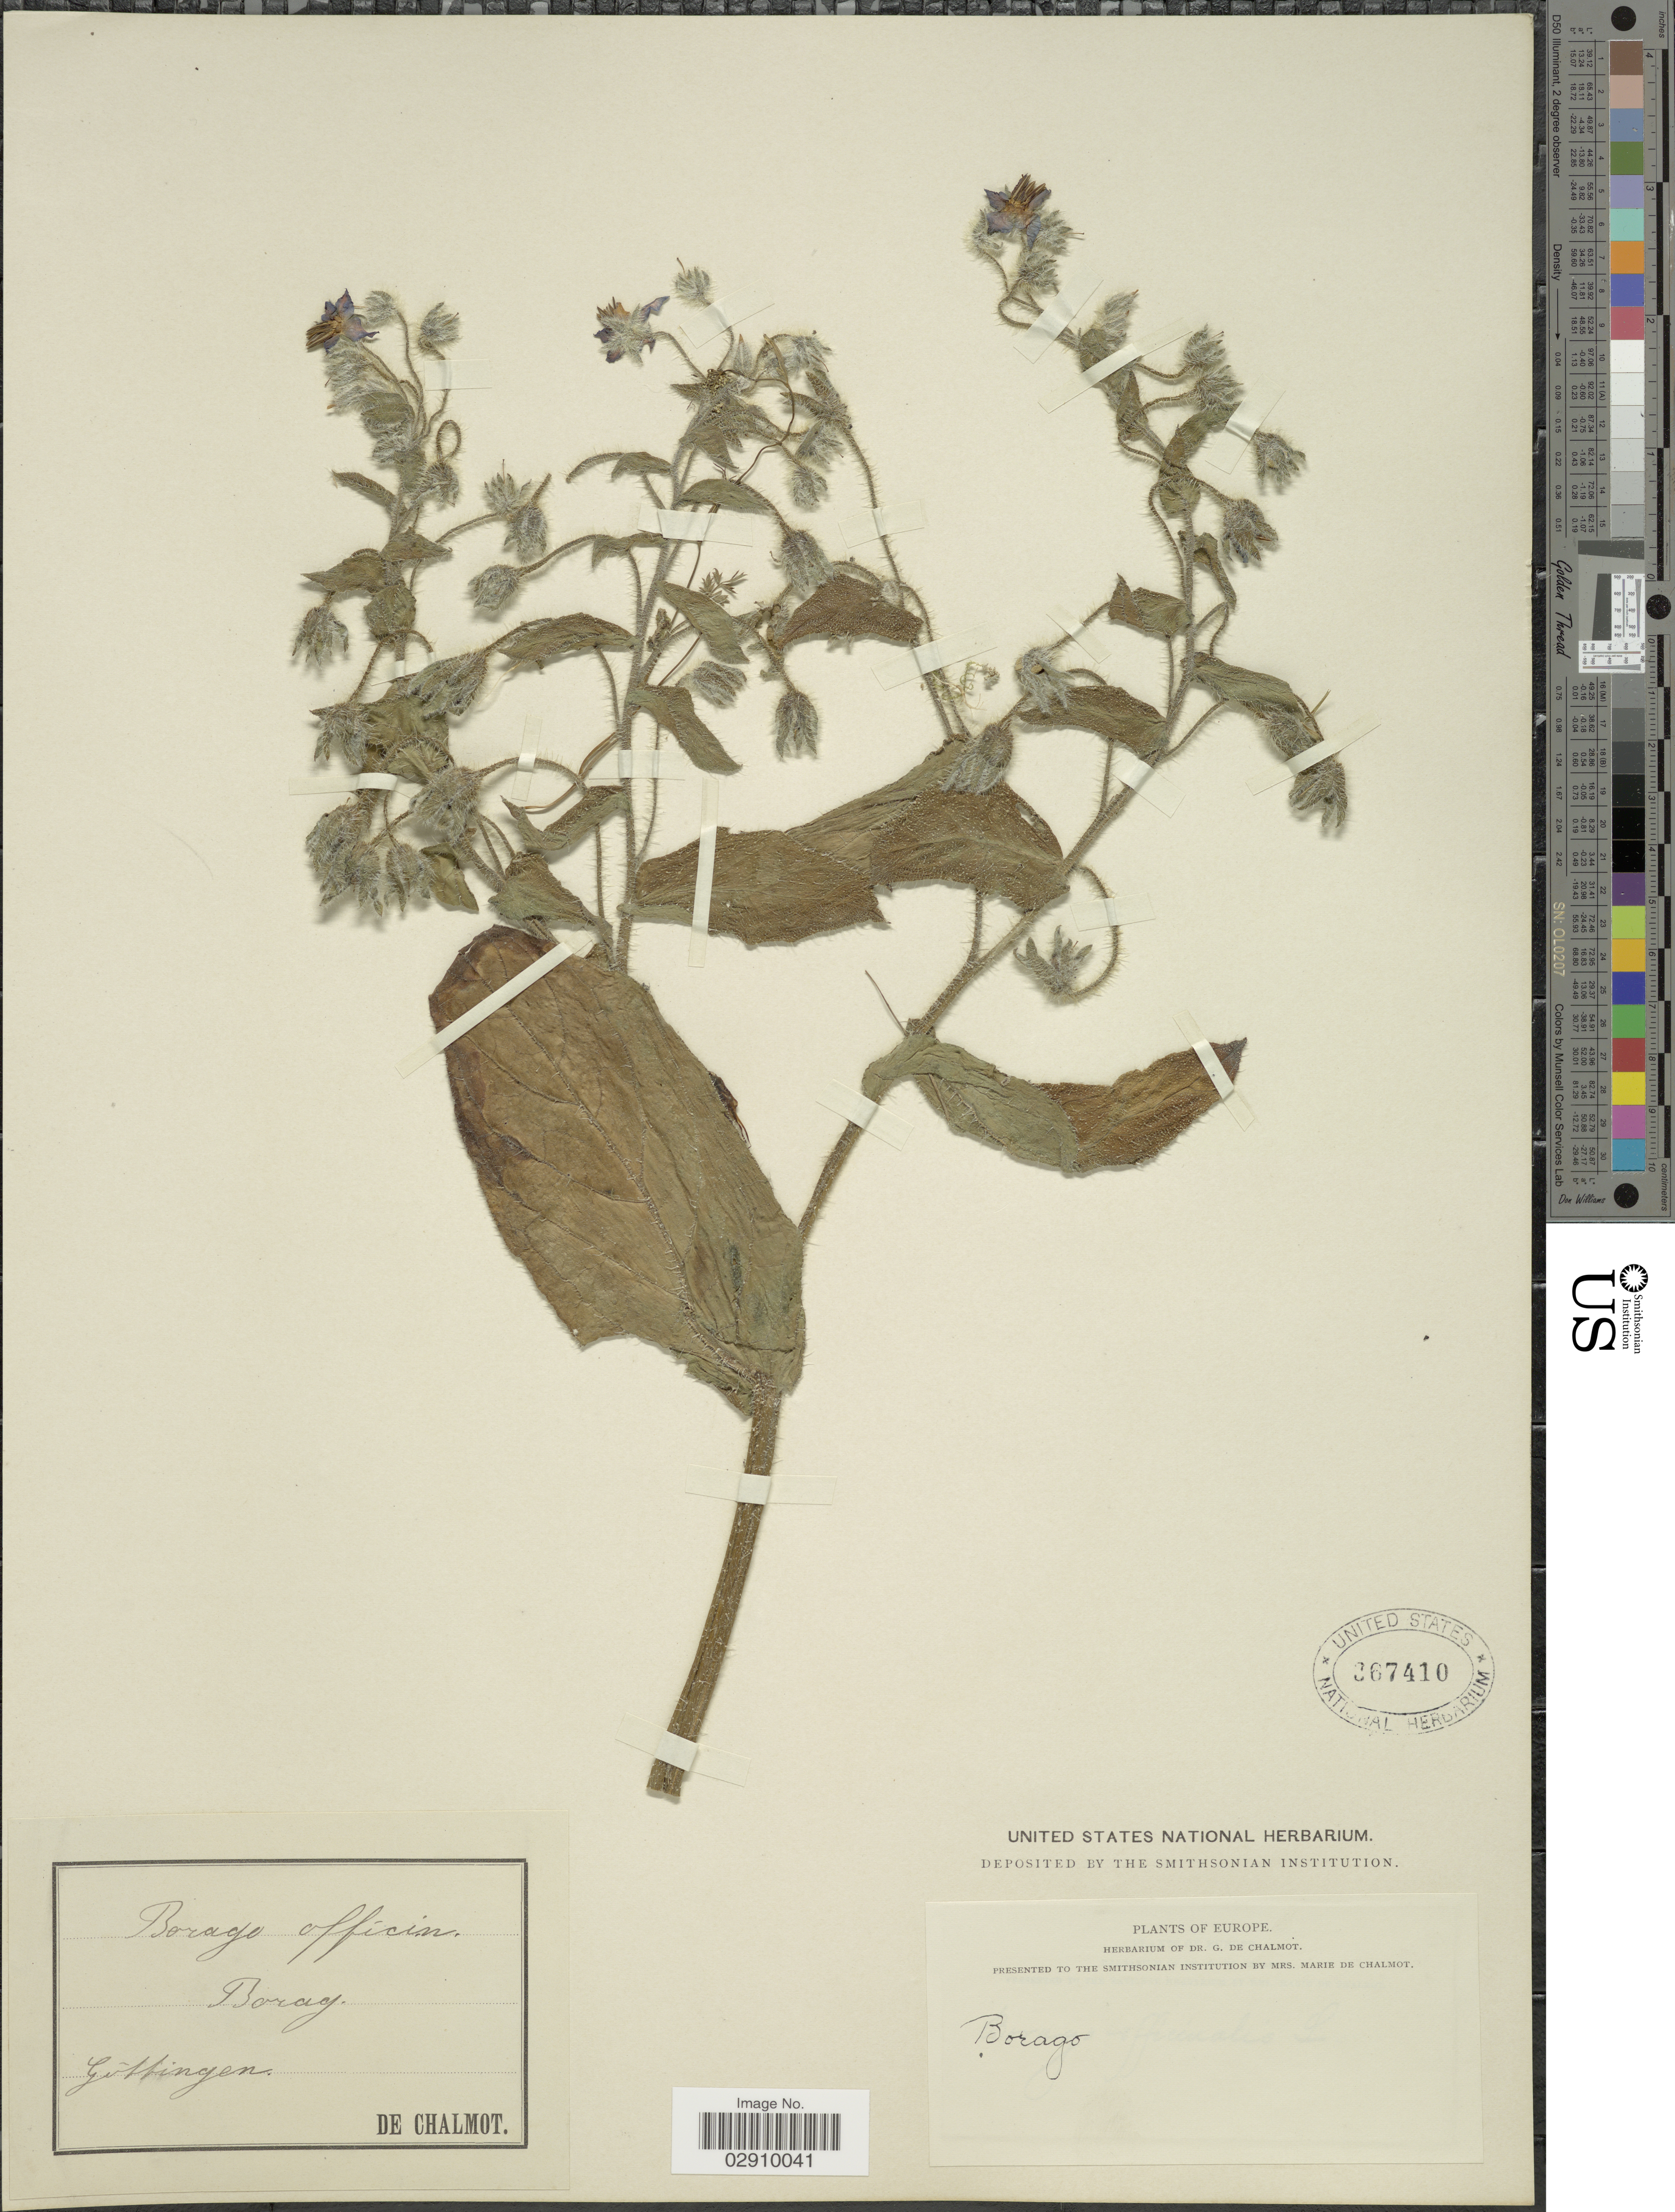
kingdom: Plantae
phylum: Tracheophyta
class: Magnoliopsida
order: Boraginales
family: Boraginaceae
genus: Borago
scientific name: Borago officinalis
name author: L.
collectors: G. de Chalmot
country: Switzerland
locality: Güttingen, Europe.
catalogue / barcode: US 367410